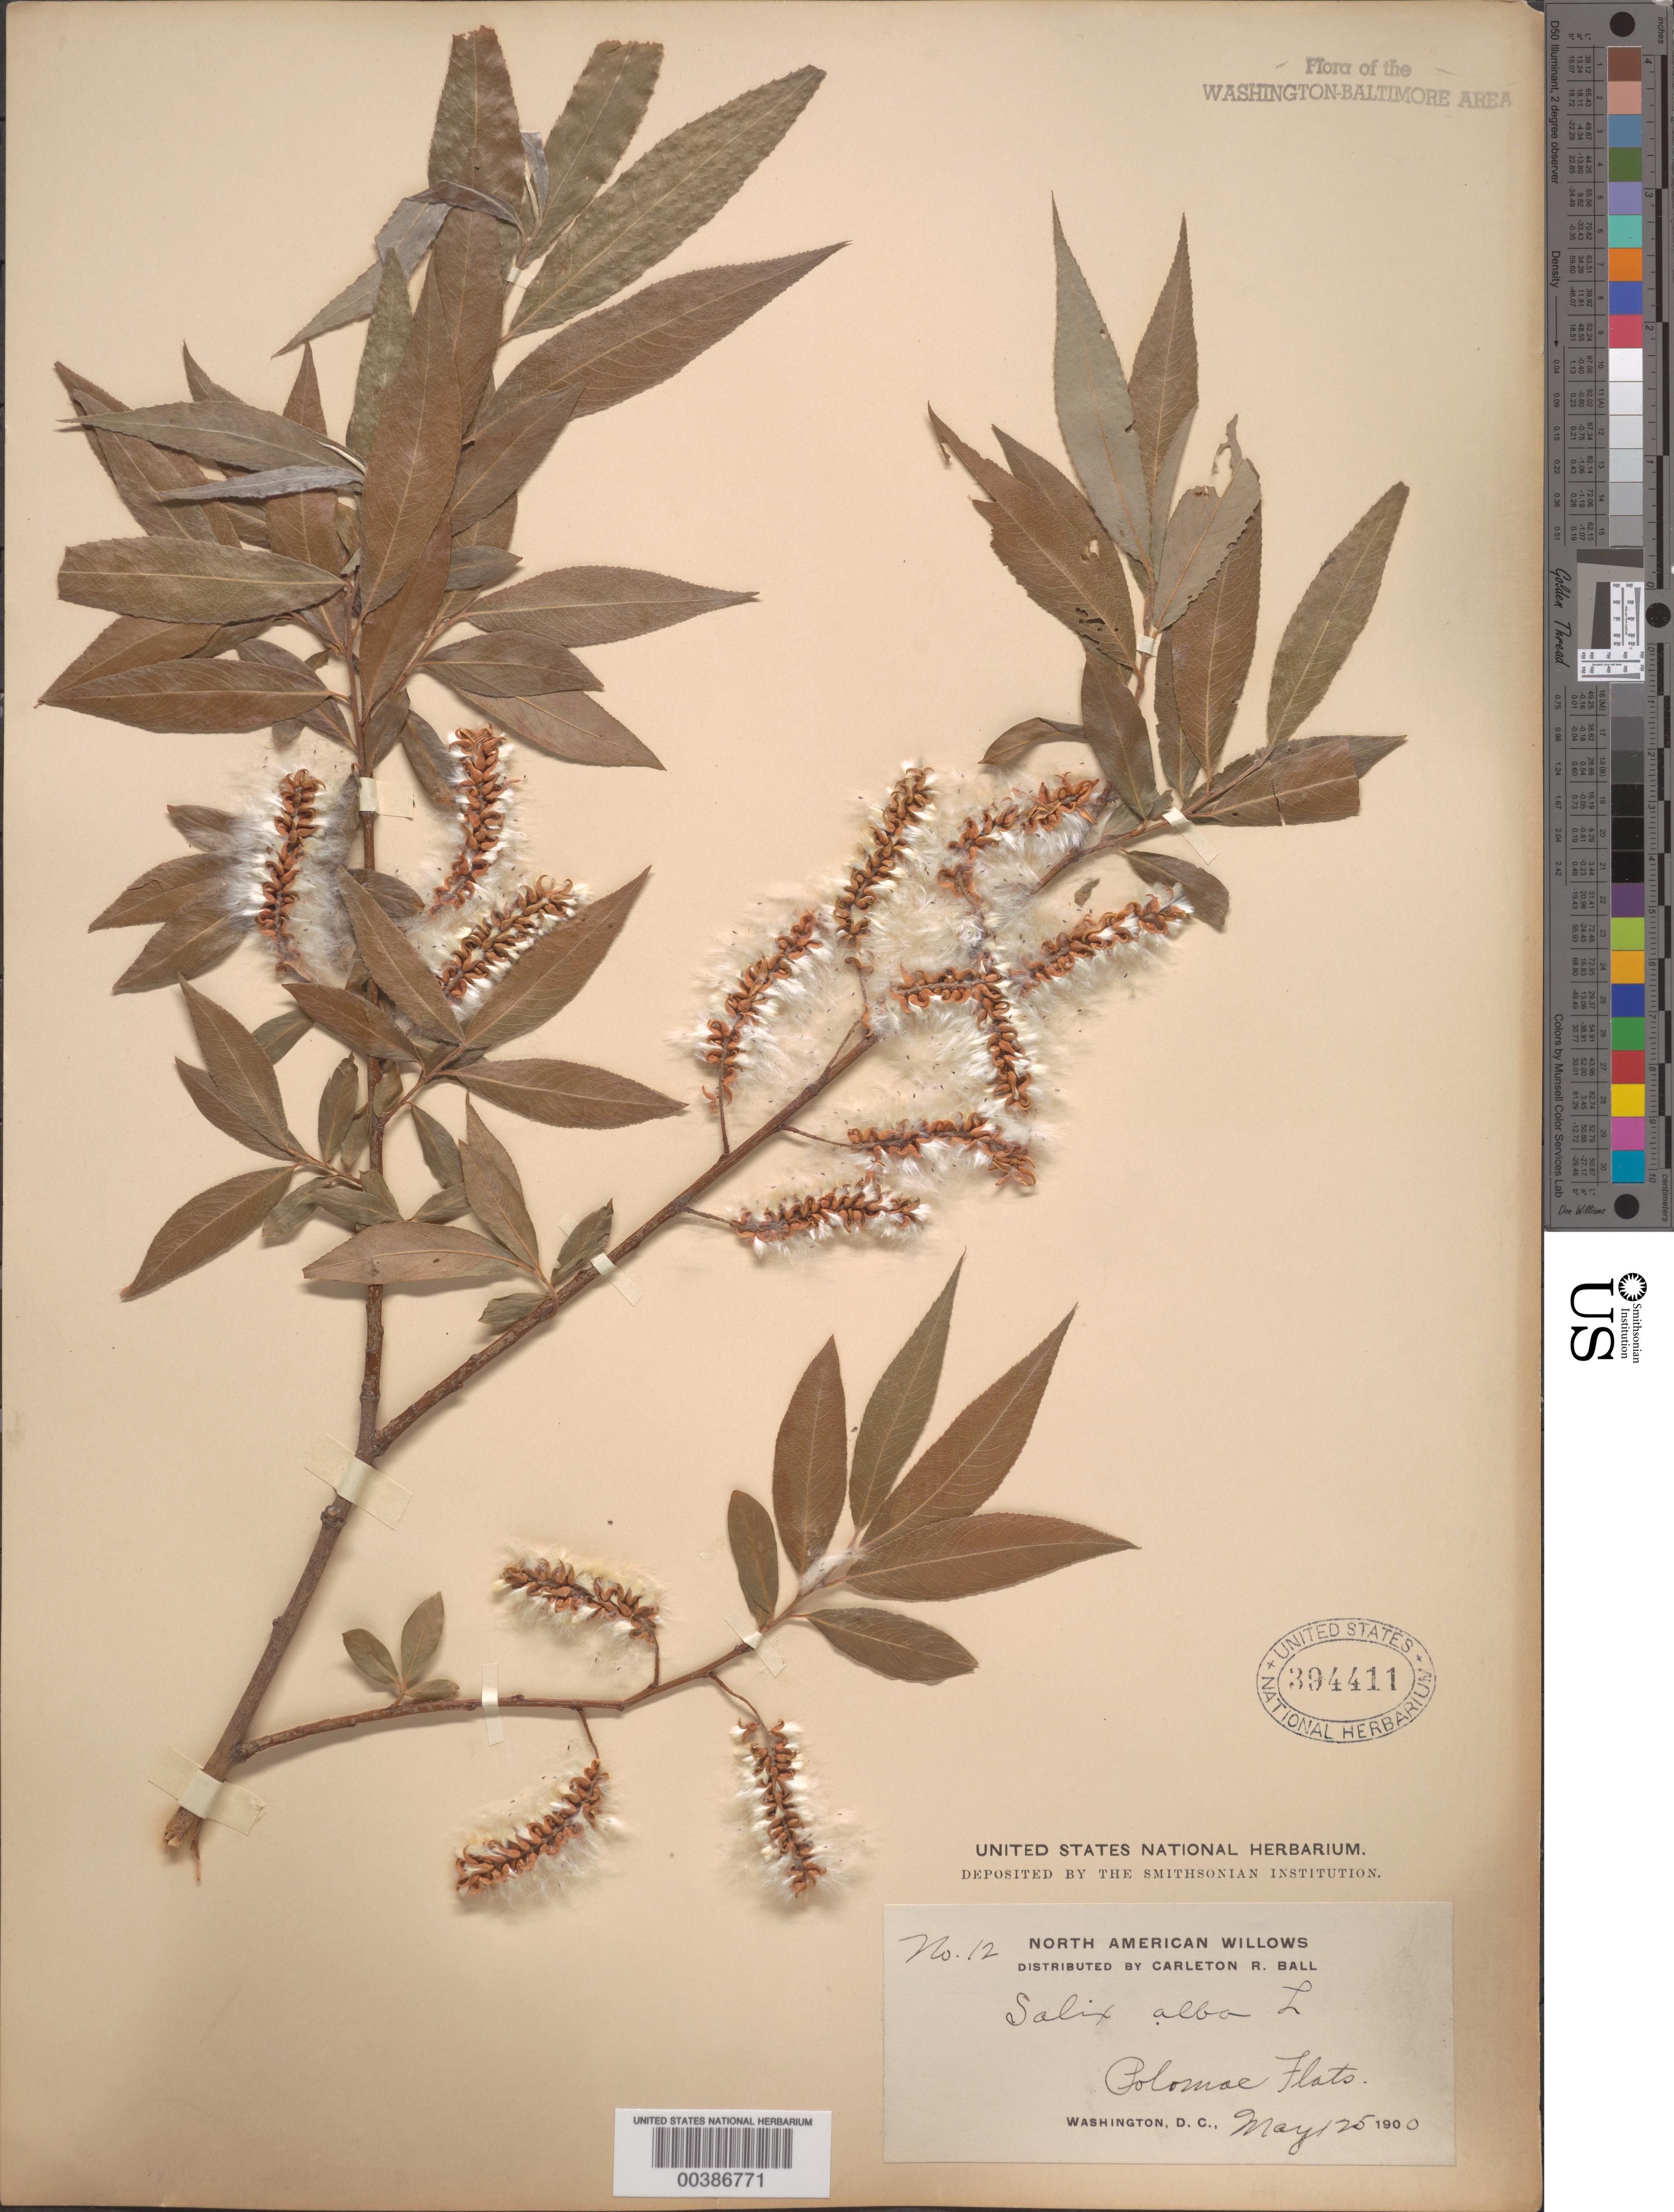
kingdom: Plantae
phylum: Tracheophyta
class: Magnoliopsida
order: Malpighiales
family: Salicaceae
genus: Salix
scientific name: Salix alba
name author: L.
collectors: C. R. Ball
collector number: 12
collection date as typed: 25 May 1900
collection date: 1900-05-25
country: United States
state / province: District of Columbia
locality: Potomac Flats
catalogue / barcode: US 394411